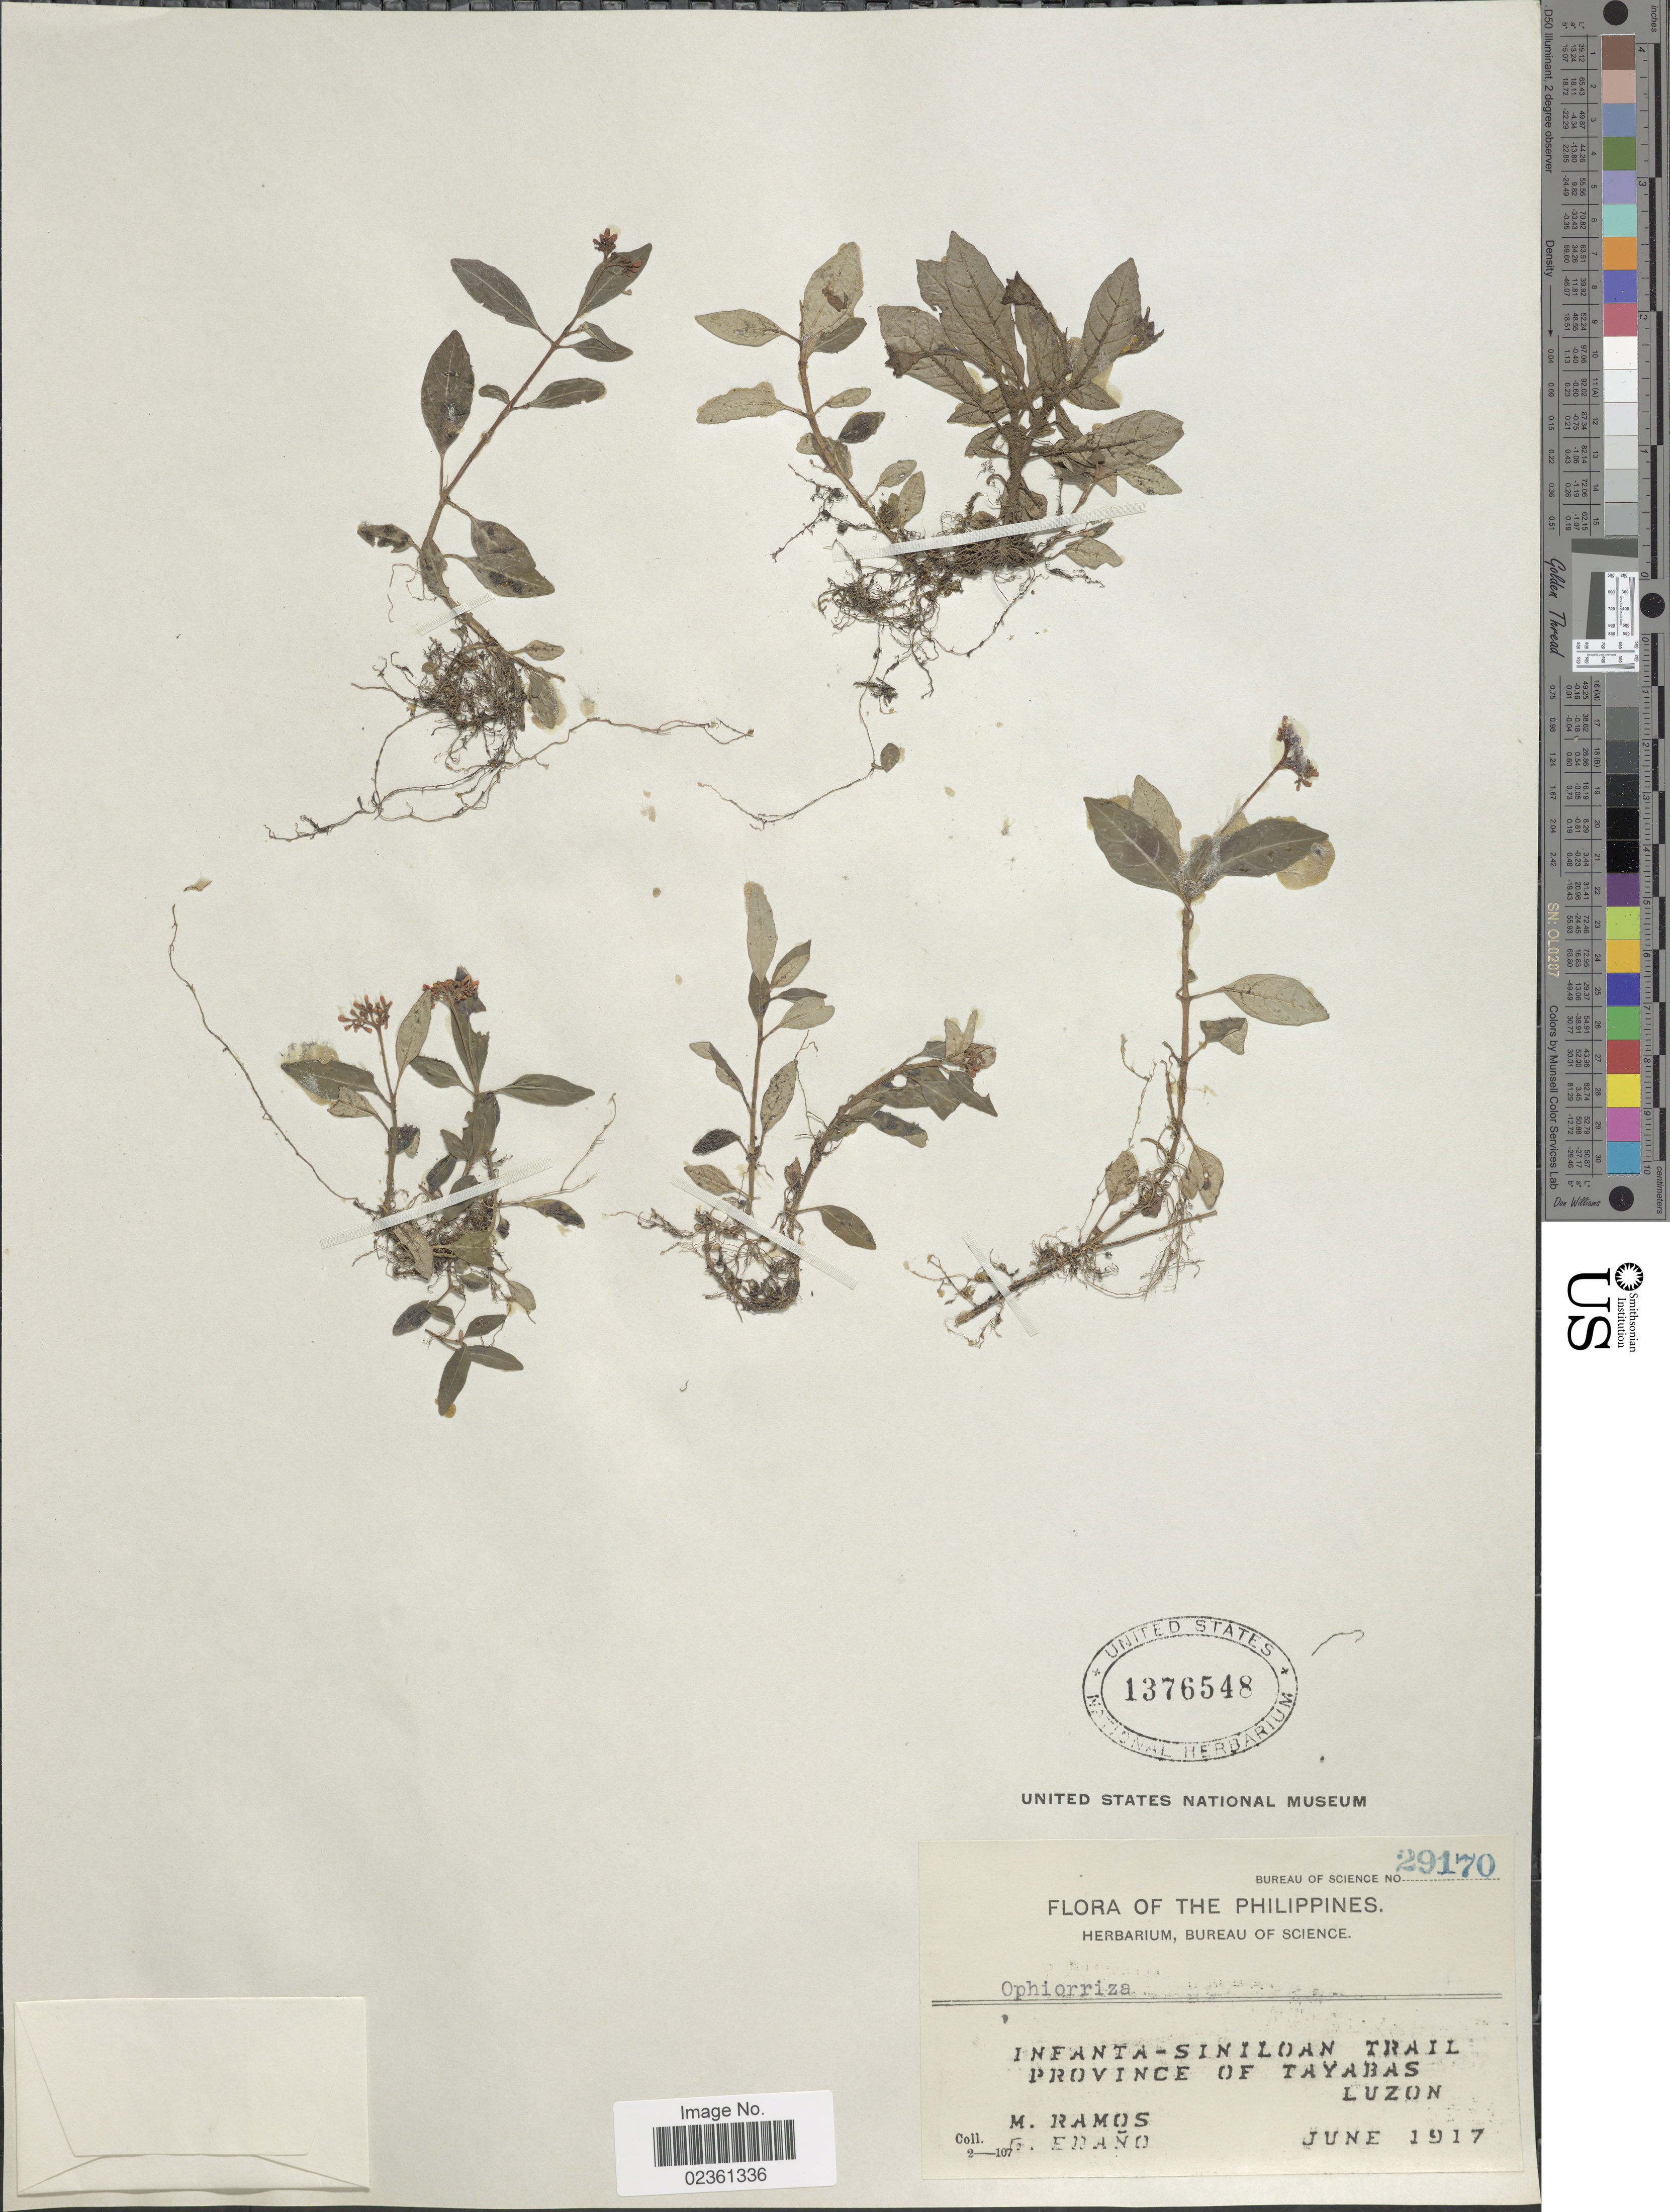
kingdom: Plantae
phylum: Tracheophyta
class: Magnoliopsida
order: Gentianales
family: Rubiaceae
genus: Ophiorrhiza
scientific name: Ophiorrhiza sp.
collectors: M. Ramos & G. Edaño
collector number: Bureau of Science 29170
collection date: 1917-06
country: Philippines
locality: Infanta-Siniloan Trail, Province of Tayabas, Luzon.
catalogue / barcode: US 1376548